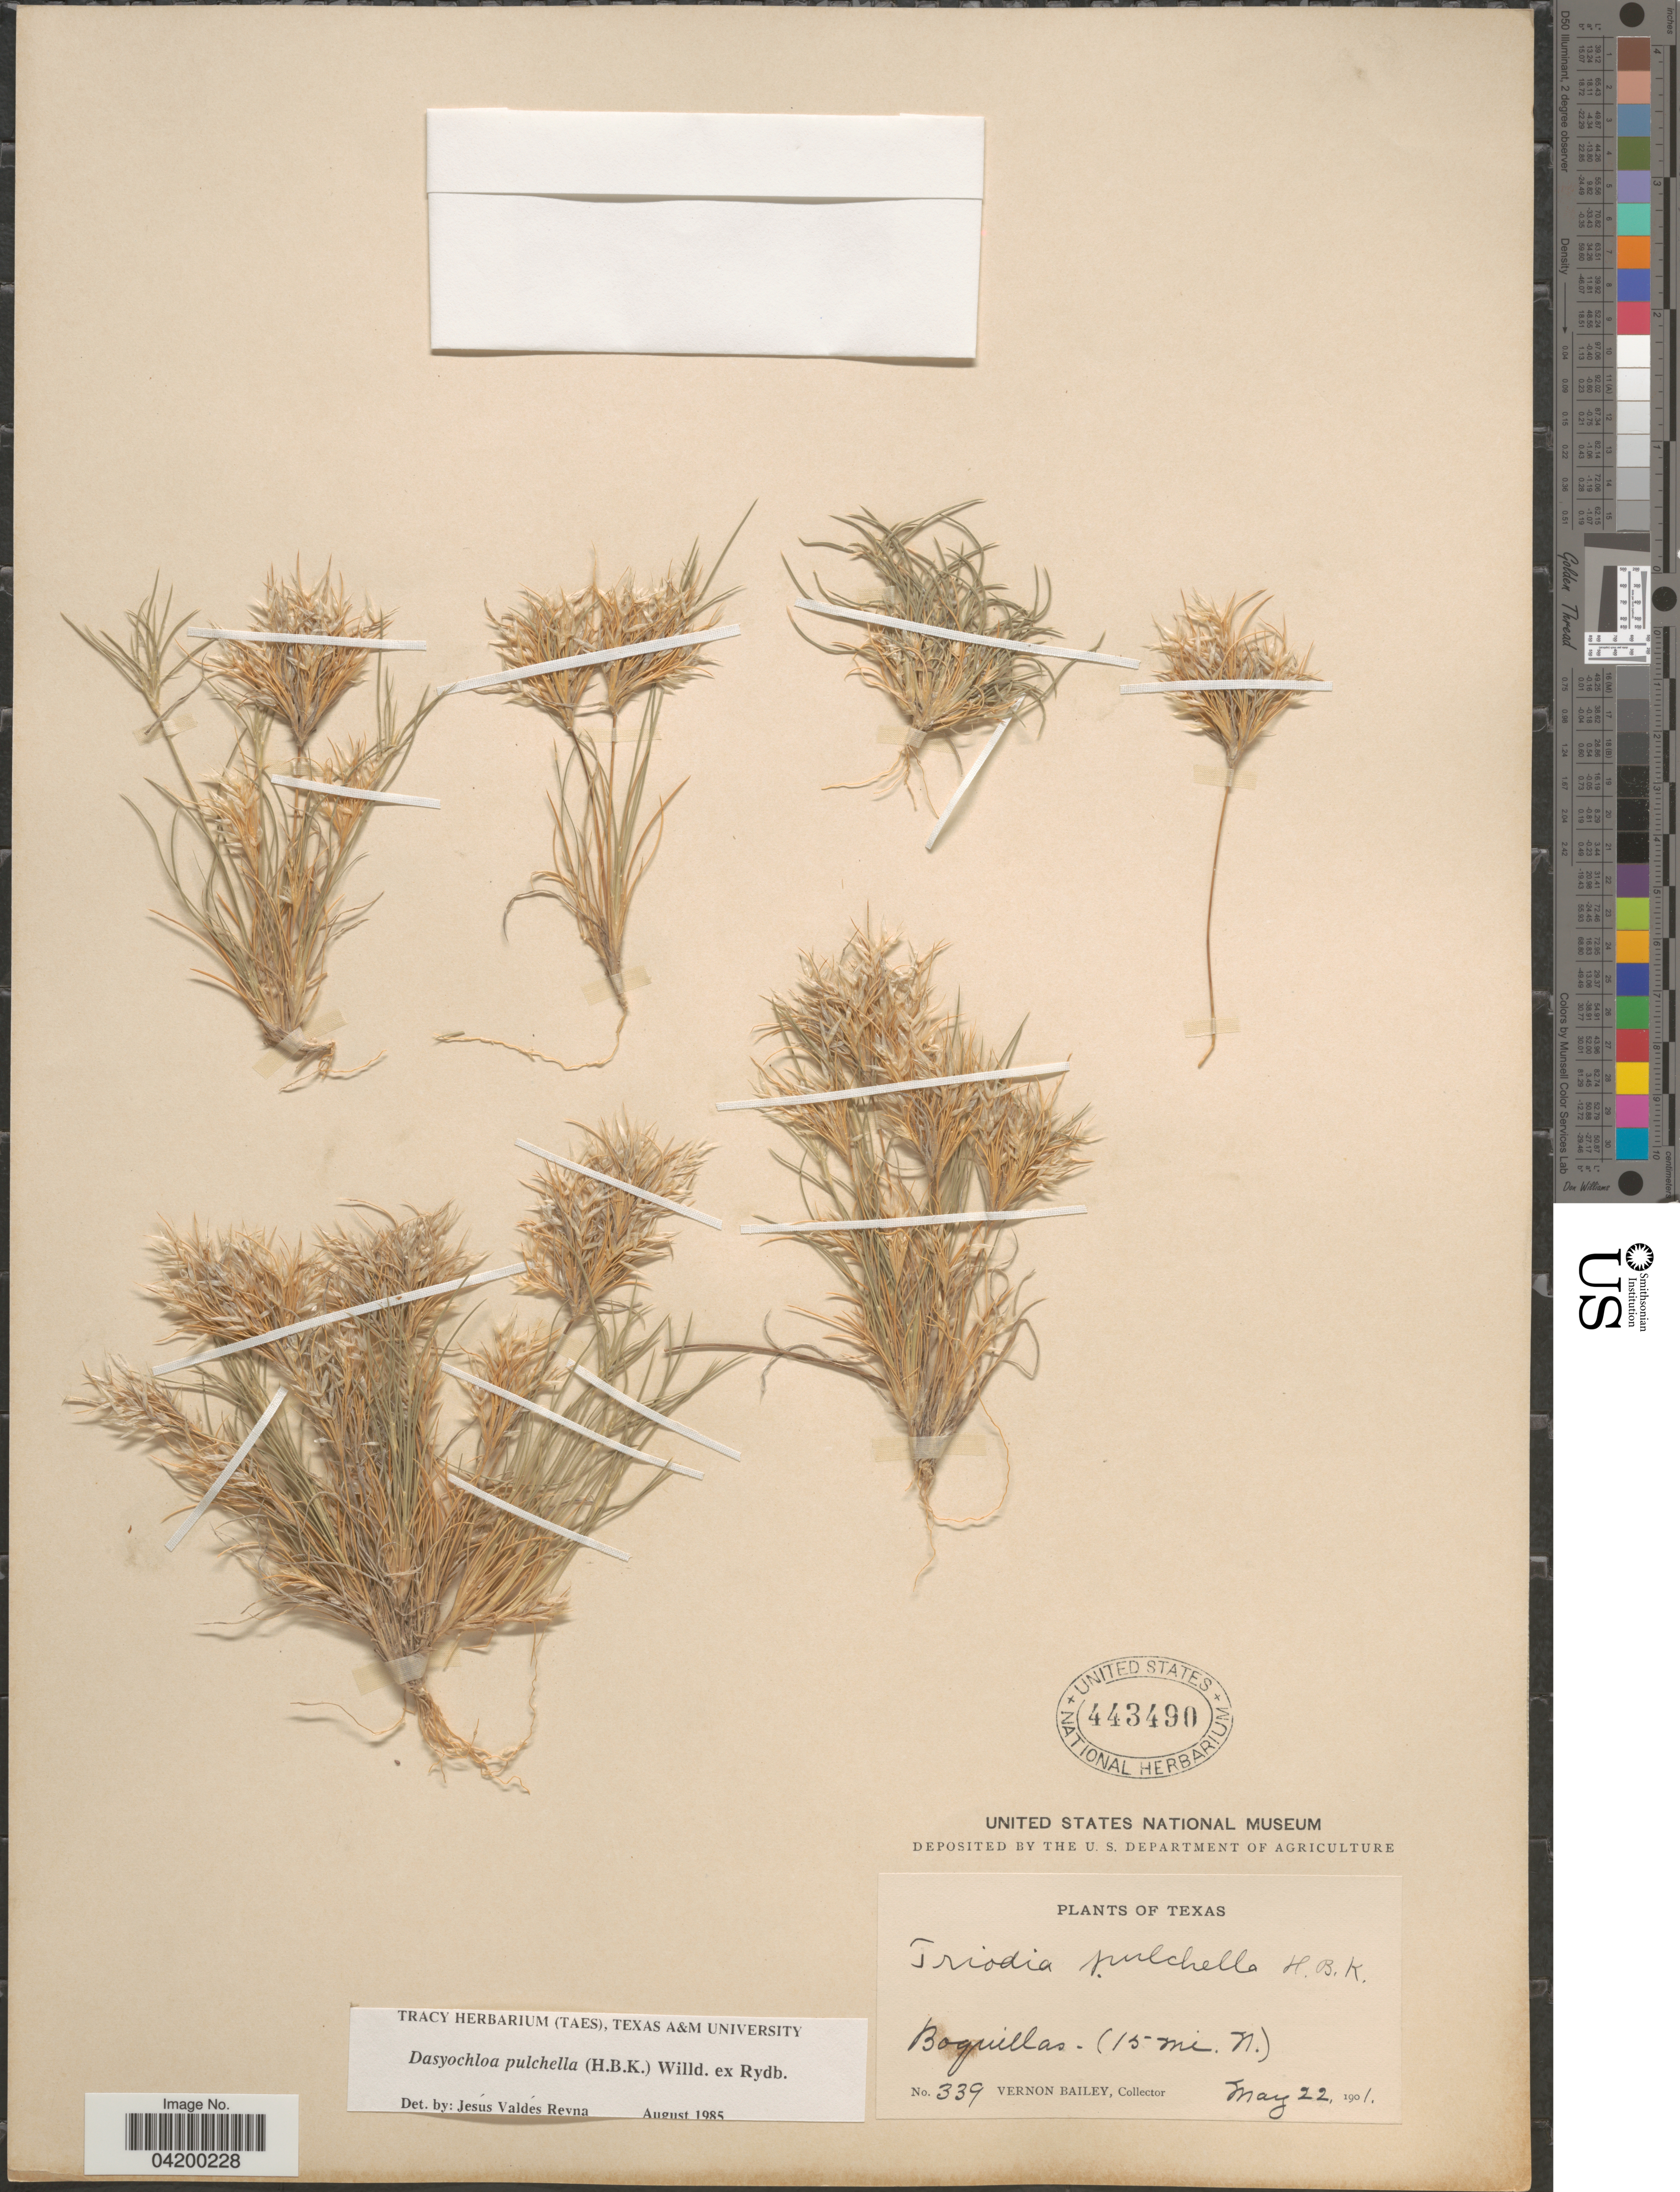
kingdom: Plantae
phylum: Tracheophyta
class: Liliopsida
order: Poales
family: Poaceae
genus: Dasyochloa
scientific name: Dasyochloa pulchella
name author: (Kunth) Willd. ex Rydb.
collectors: V. O. Bailey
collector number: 339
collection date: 1901-05-22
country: United States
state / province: Texas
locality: Boquillas. (15 mi. N.)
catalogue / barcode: US 443490